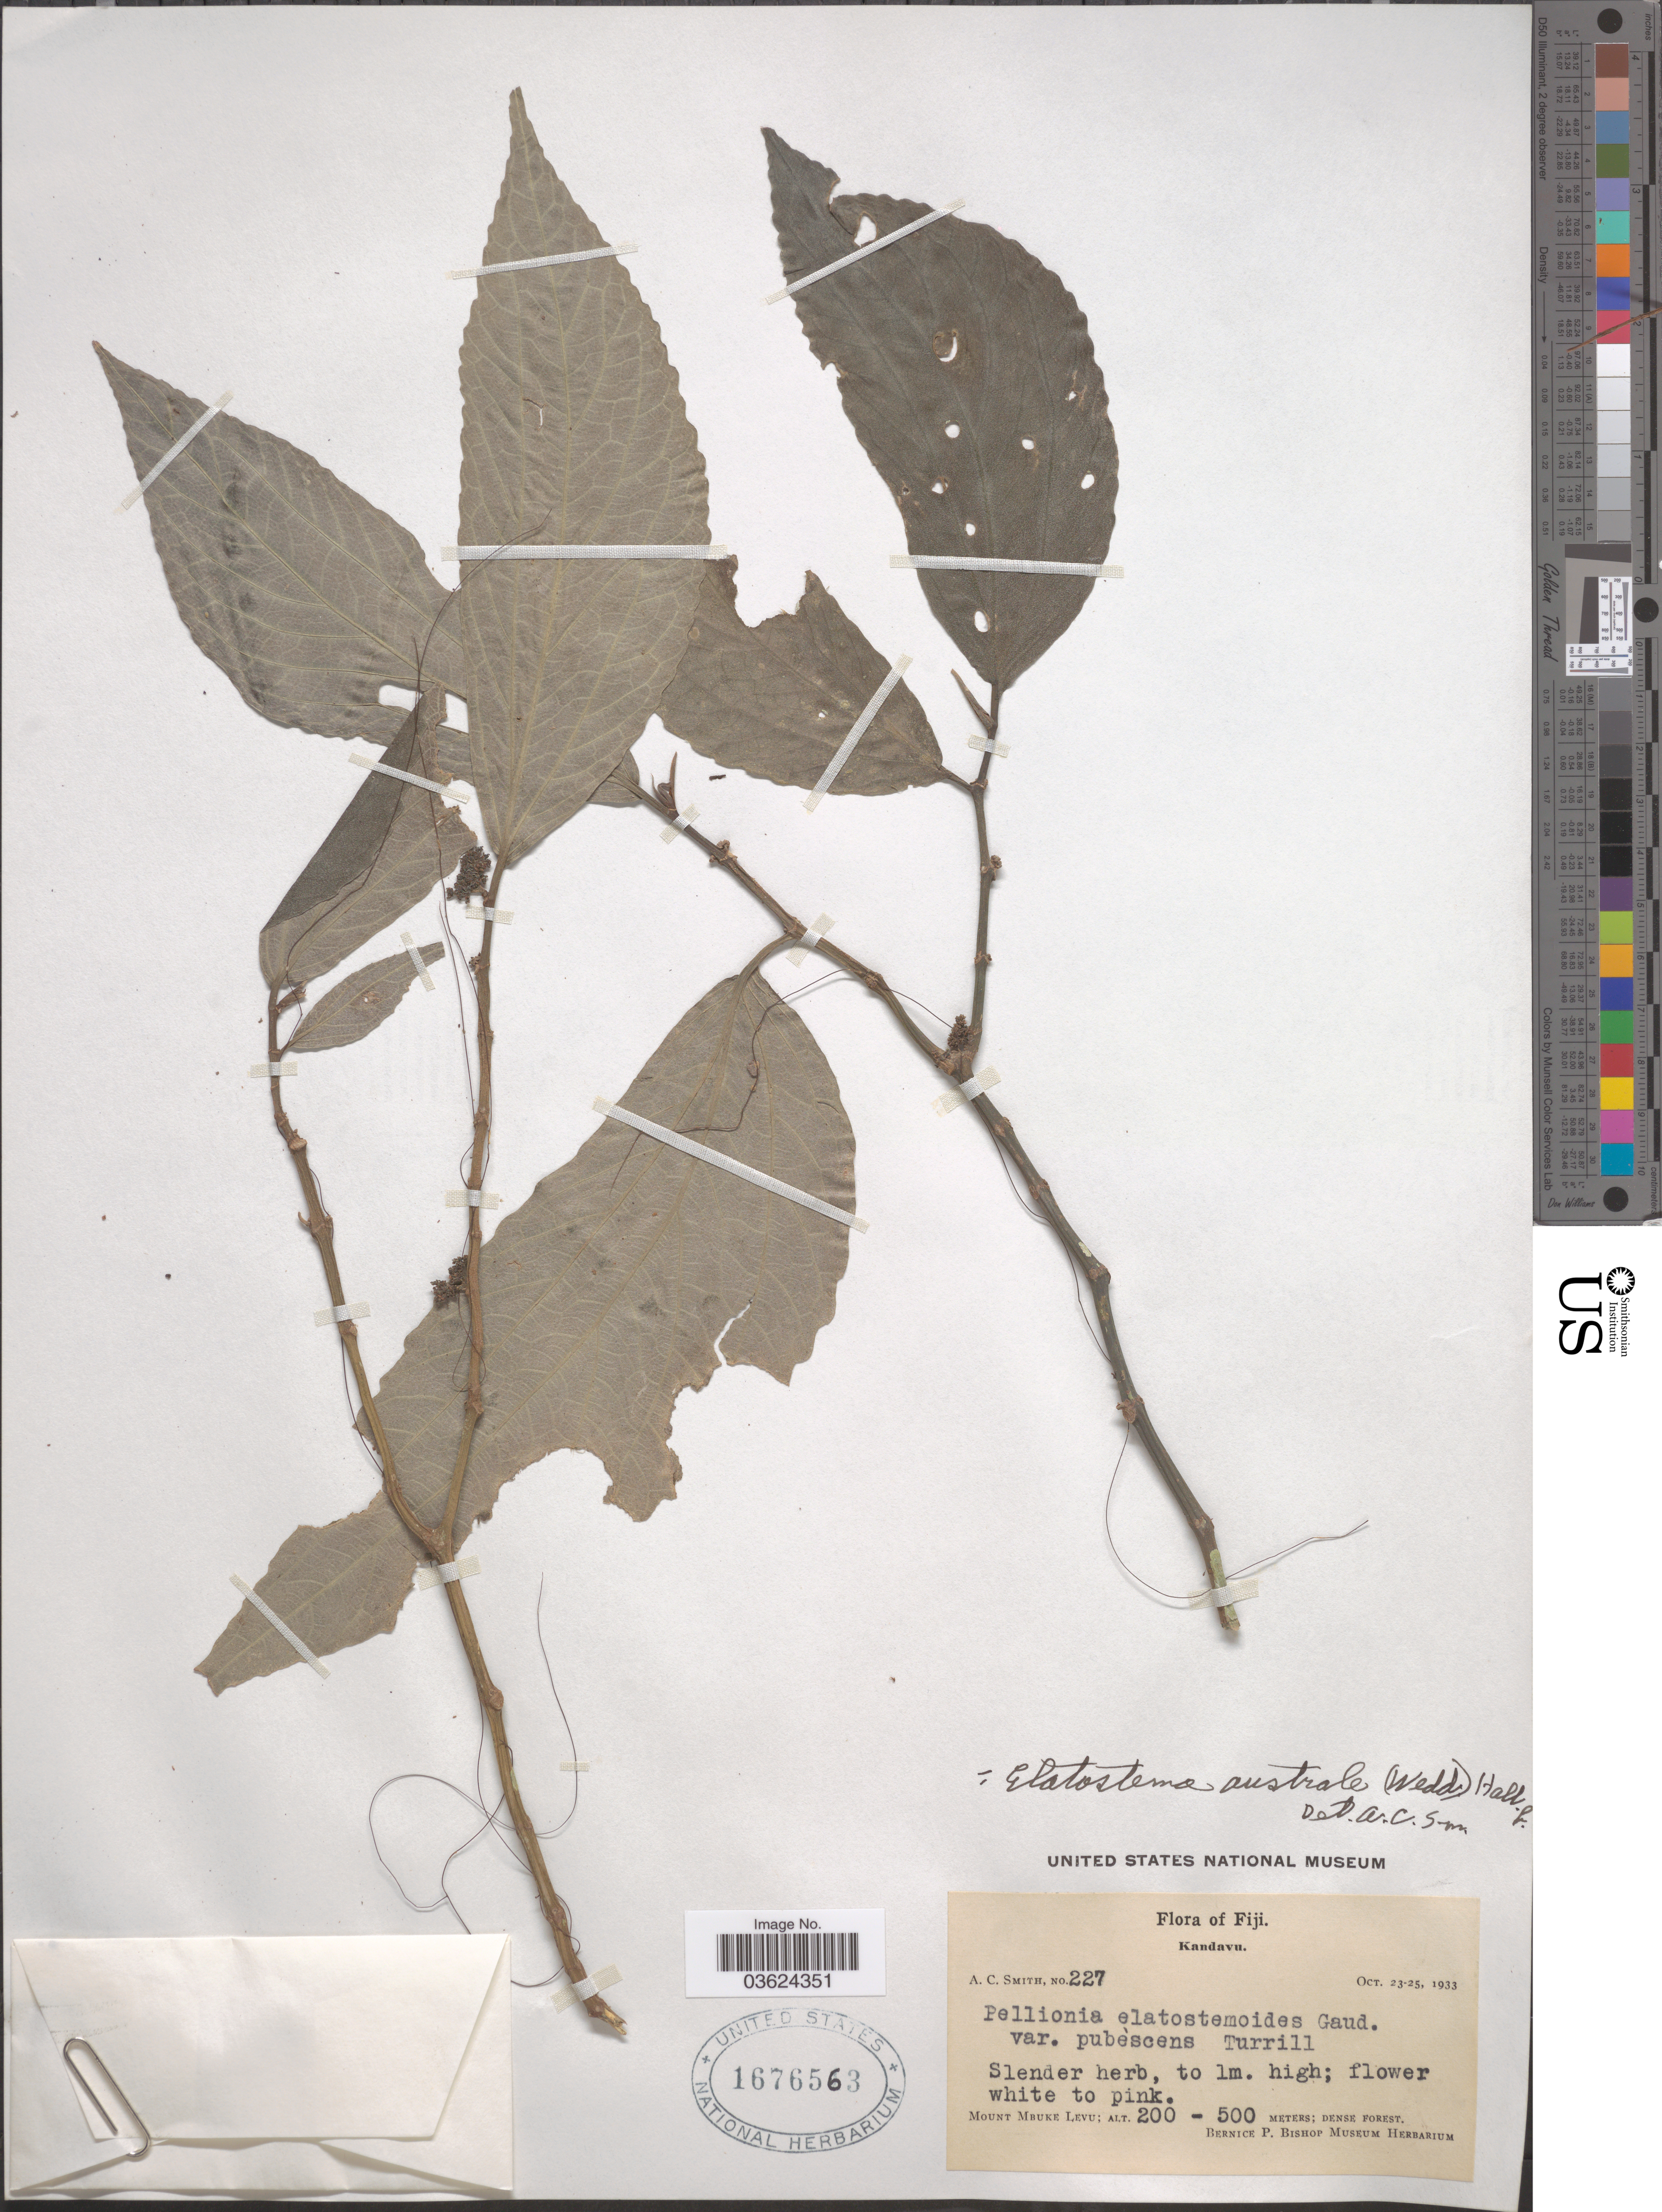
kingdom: Plantae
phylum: Tracheophyta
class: Magnoliopsida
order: Rosales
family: Urticaceae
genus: Elatostema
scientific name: Elatostema australe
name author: Hallier f.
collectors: A. C. Smith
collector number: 227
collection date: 1933-10-23/1933-10-25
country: Fiji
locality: Kandavu. Mount Mbuke Levu.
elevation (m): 200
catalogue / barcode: US 1676563